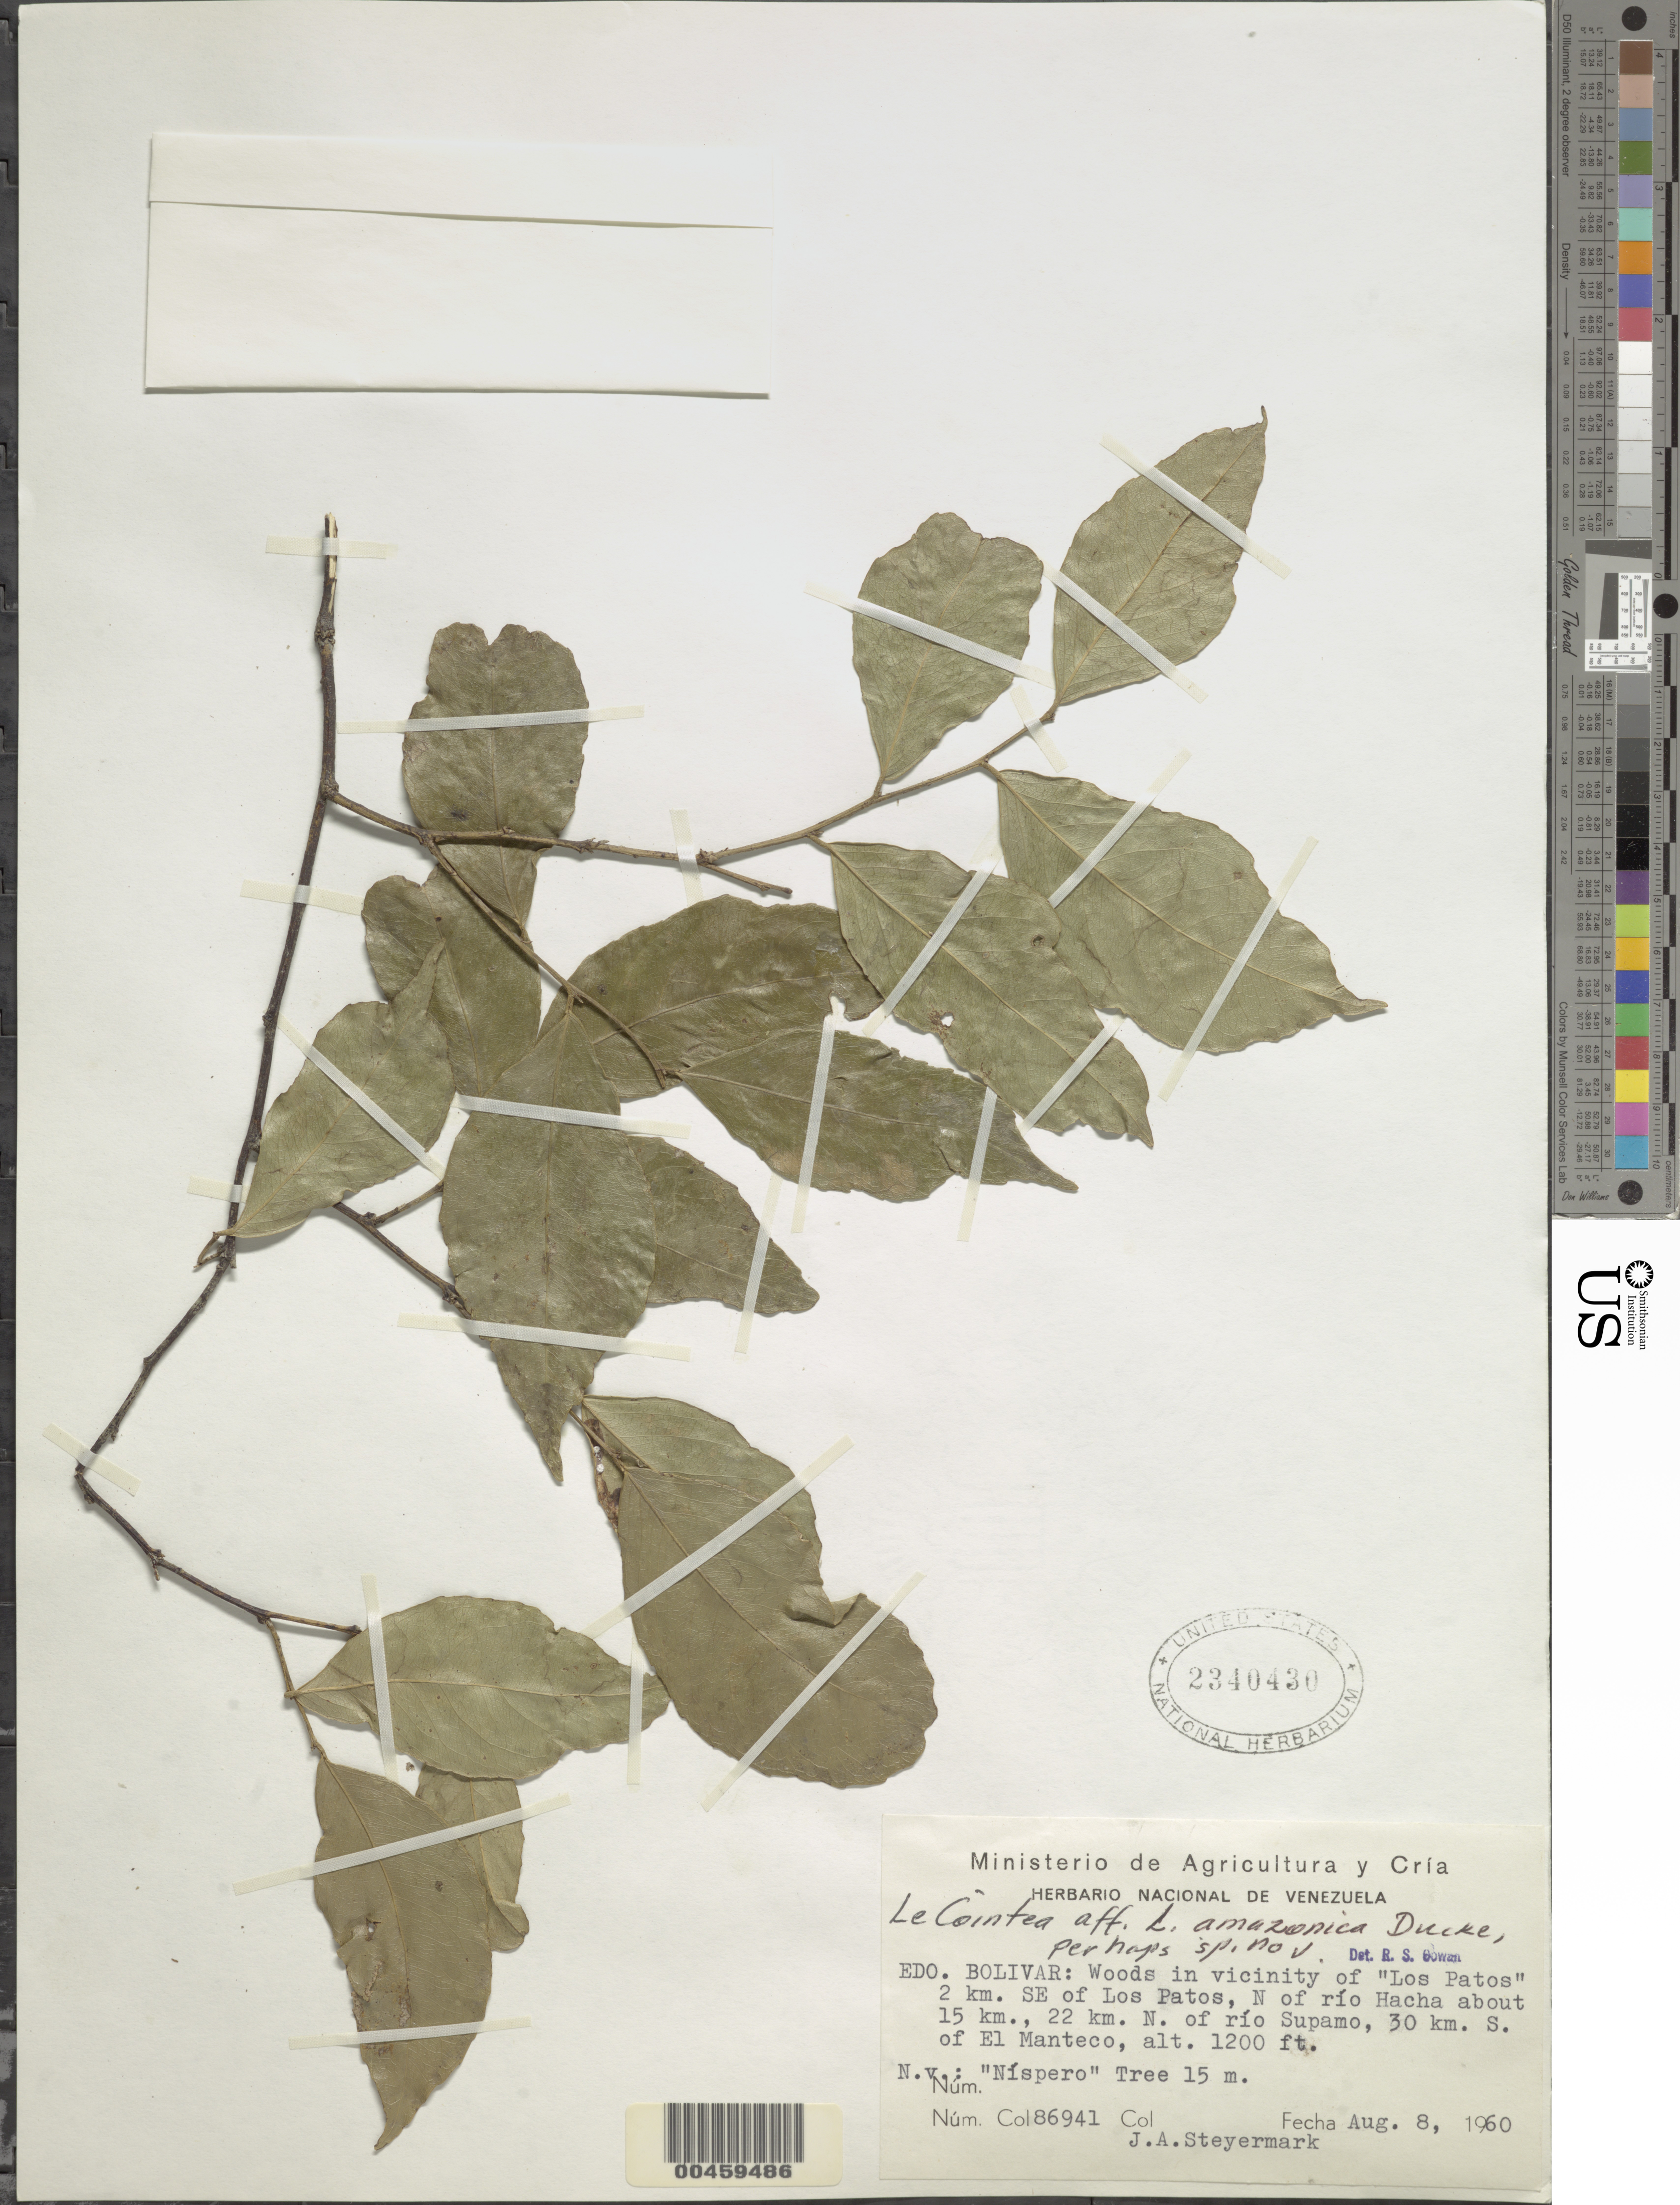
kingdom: Plantae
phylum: Tracheophyta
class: Magnoliopsida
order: Fabales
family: Fabaceae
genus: Lecointea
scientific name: Lecointea amazonica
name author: Ducke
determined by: Cowan, R. S.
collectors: J. Steyermark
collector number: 86941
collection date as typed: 08 Aug 1960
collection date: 1960-08-08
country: Venezuela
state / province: Bolivar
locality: "los patos", vicinity of; 2 km se of los patos; n of rio hacha about 15 km; 22 km n of rio supamo, 30 km s of el manteco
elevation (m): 366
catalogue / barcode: US 2340430